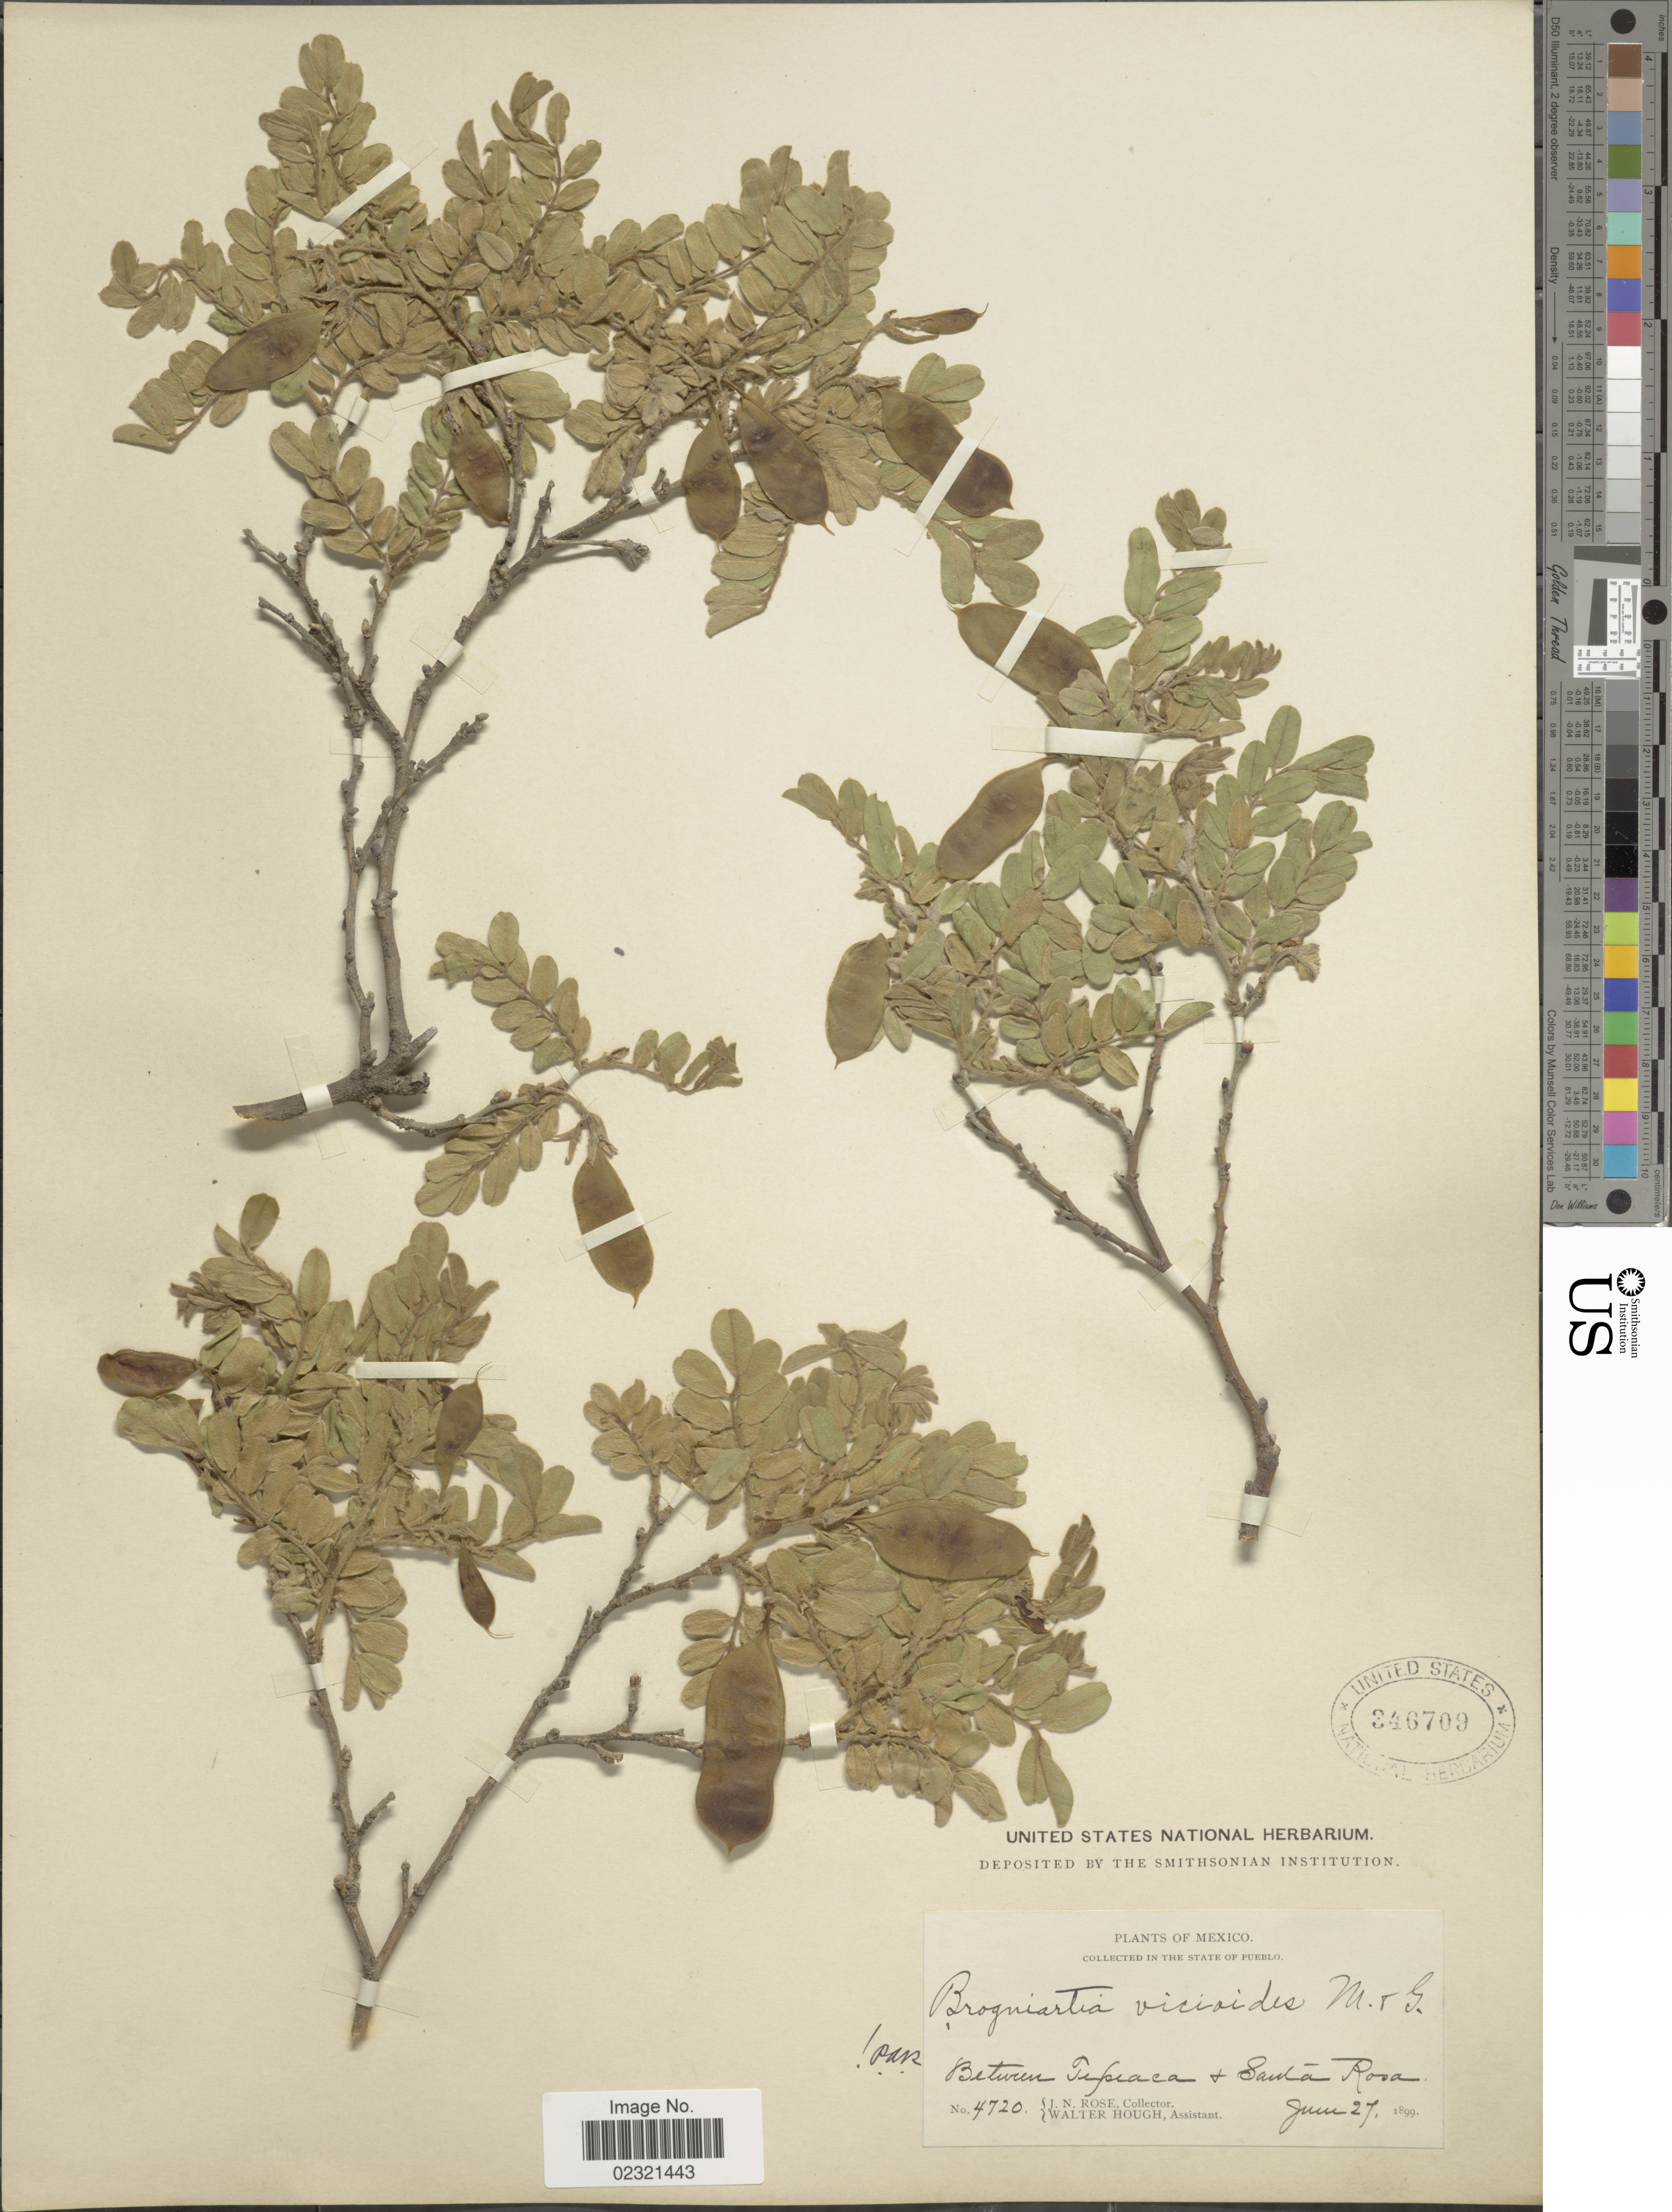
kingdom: Plantae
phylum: Tracheophyta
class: Magnoliopsida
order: Fabales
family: Fabaceae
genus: Brongniartia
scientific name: Brongniartia vicioides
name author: M. Martens & Galeotti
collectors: J. N. Rose & W. Hough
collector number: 4720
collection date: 1899-06-27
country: Mexico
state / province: Puebla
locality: State of Pueblo. Between Tepeaca + Santa Rosa.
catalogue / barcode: US 346709